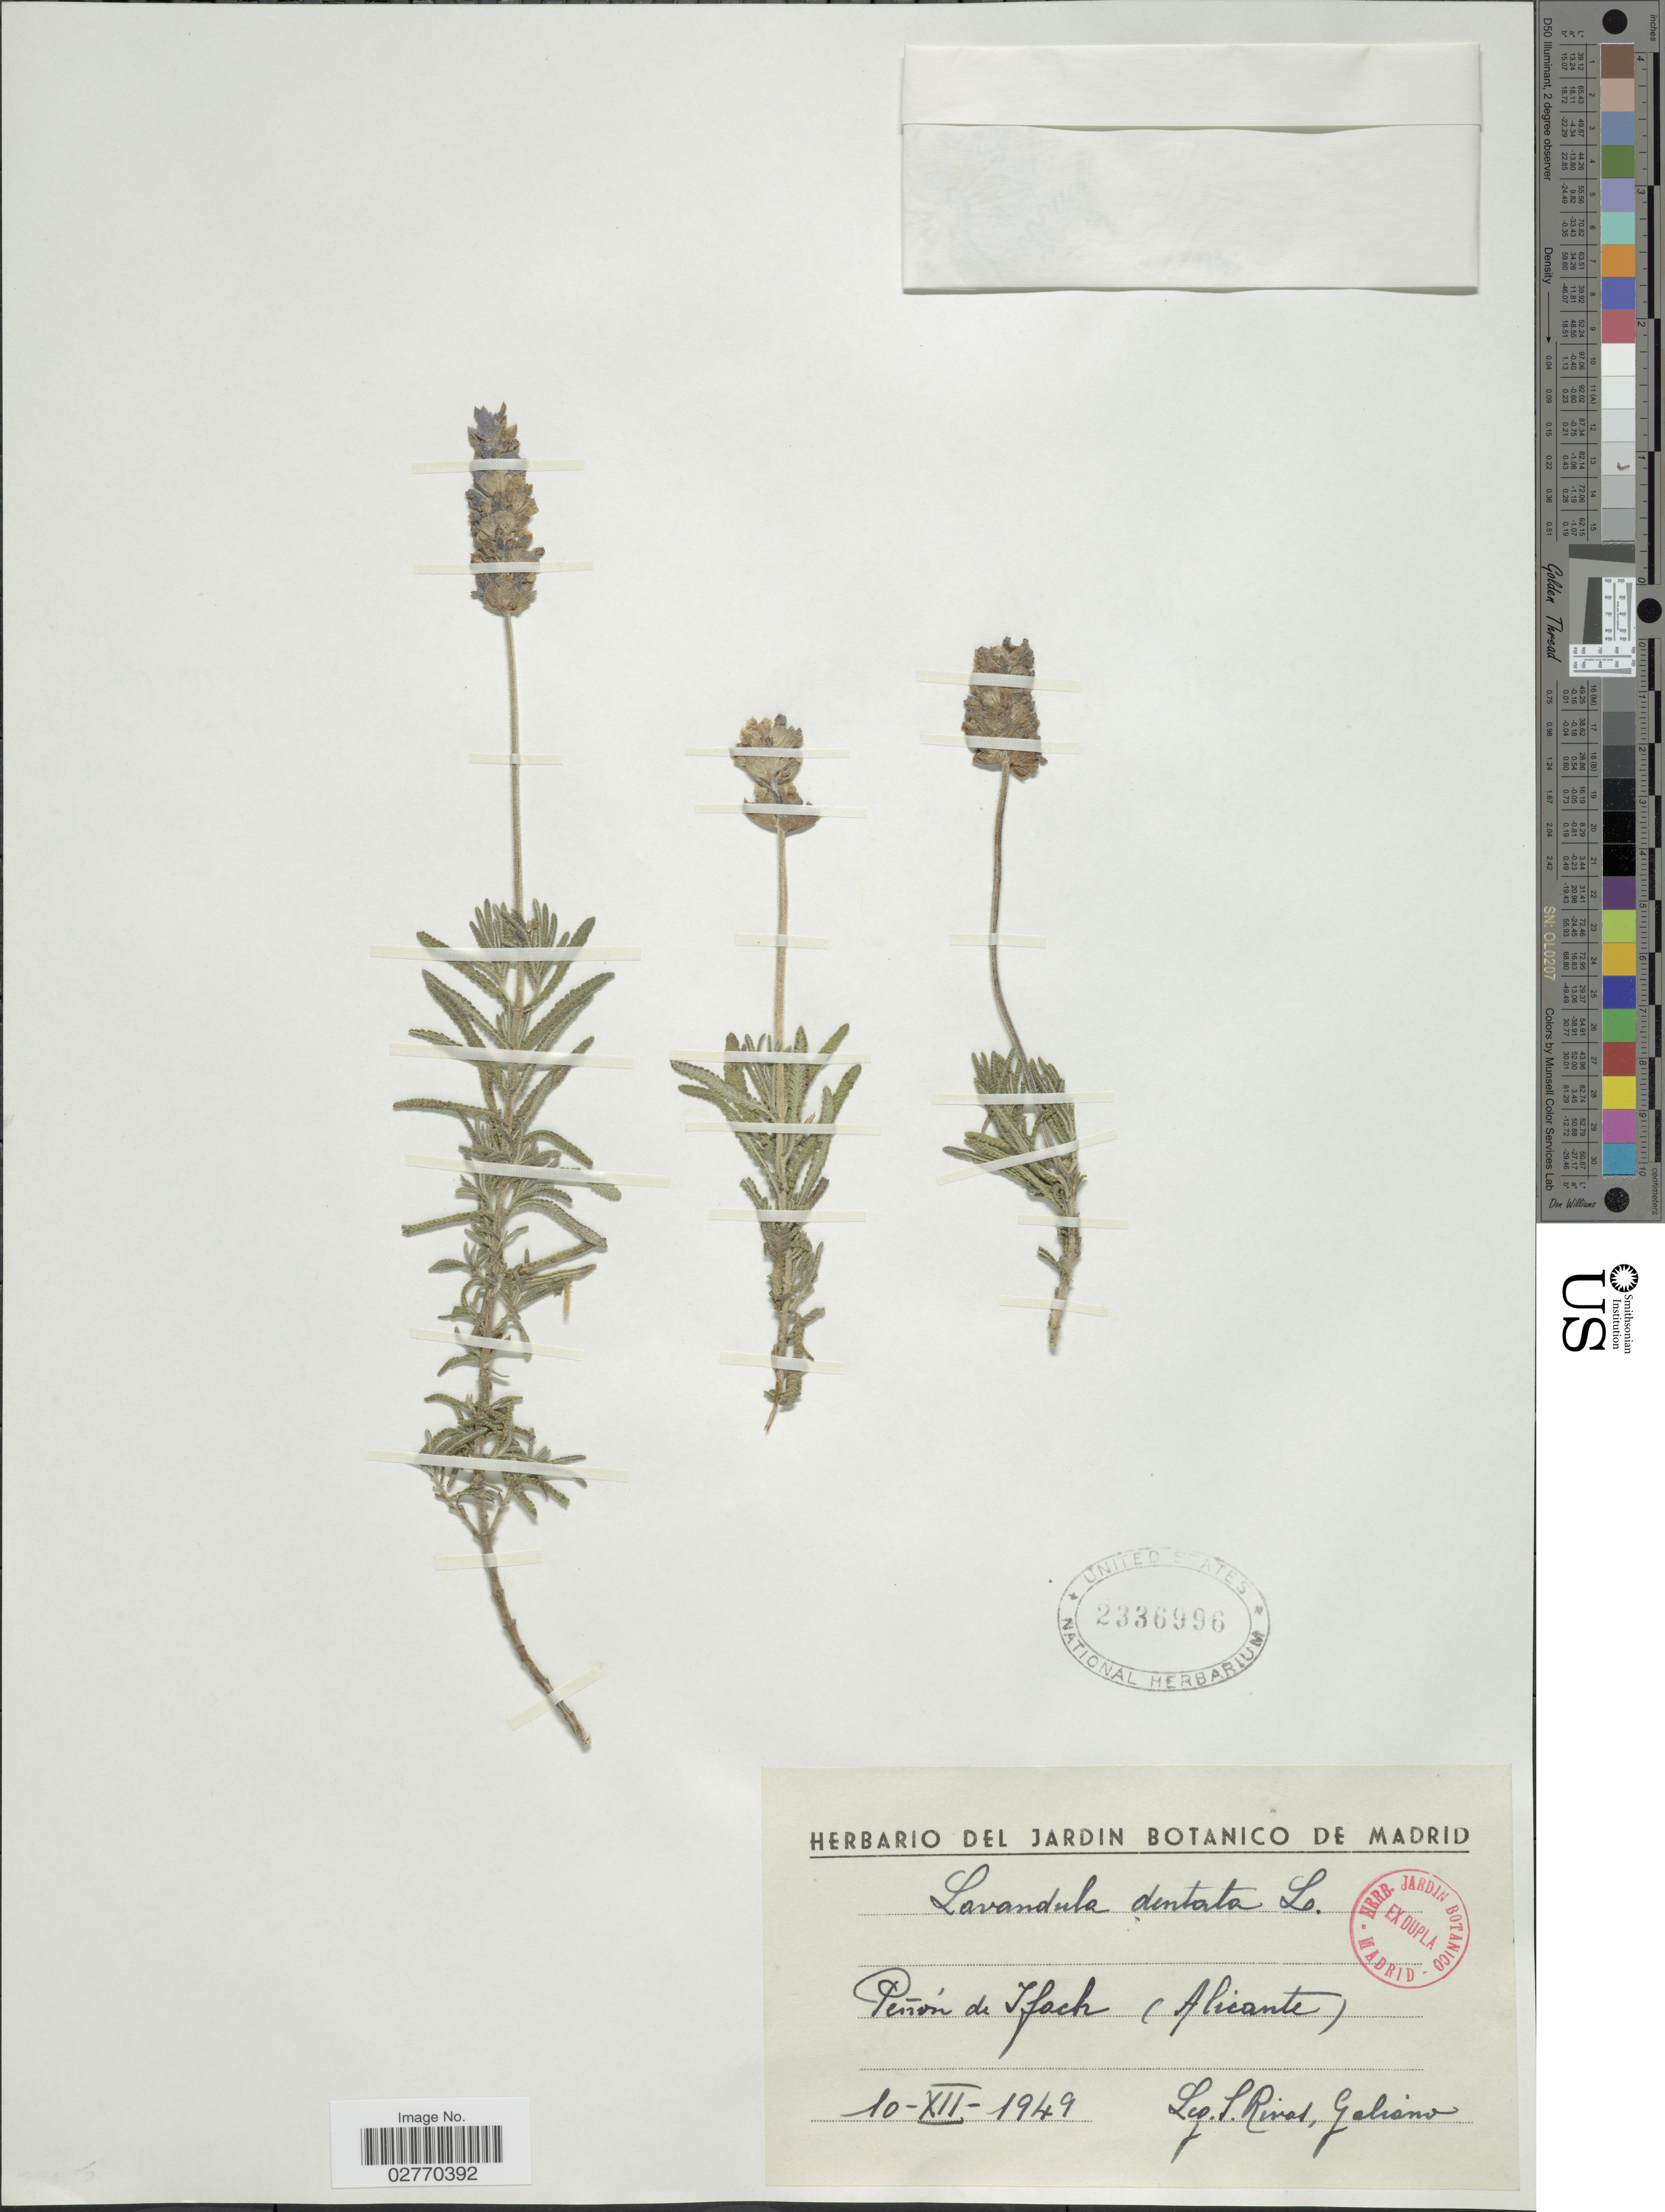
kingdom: Plantae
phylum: Tracheophyta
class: Magnoliopsida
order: Lamiales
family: Lamiaceae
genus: Lavandula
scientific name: Lavandula dentata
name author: L.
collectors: S. Rivas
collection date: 1949-12-10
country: Spain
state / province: Madrid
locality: Perión de Ifoch (Alicante).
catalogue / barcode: US 2336996